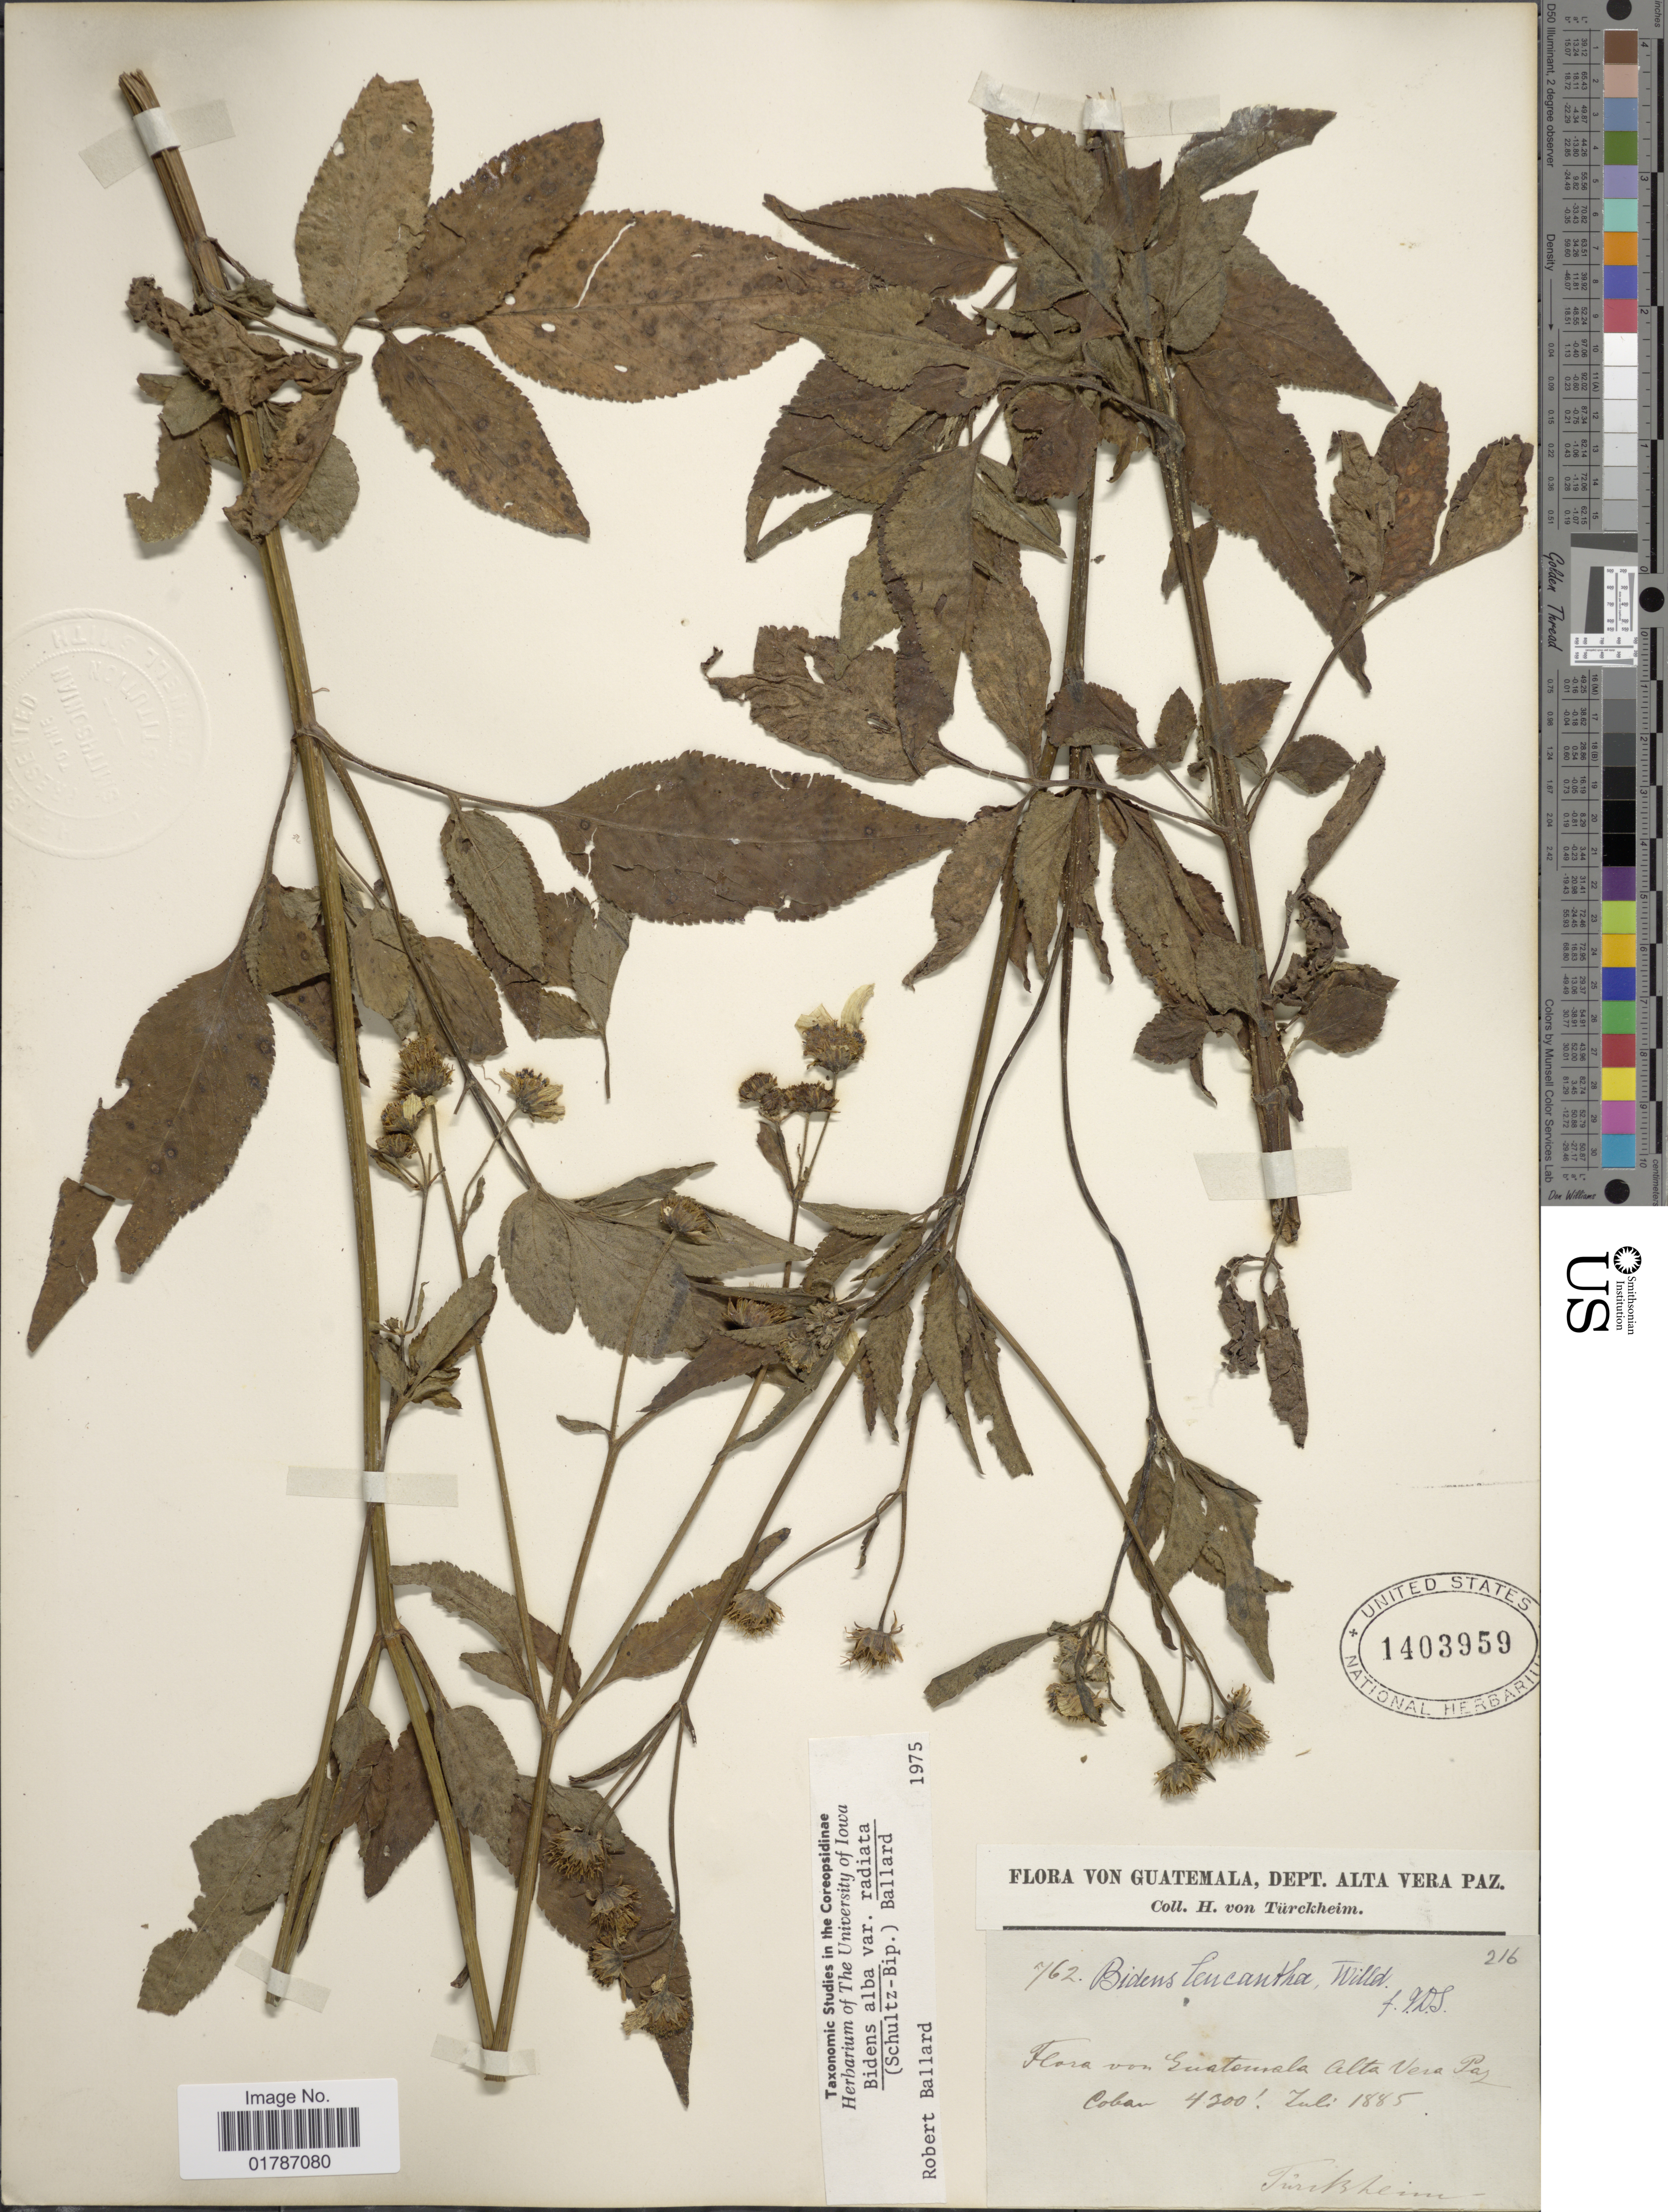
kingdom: Plantae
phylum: Tracheophyta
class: Magnoliopsida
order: Asterales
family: Asteraceae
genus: Bidens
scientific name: Bidens alba var. radiata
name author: (Sch. Bip.) R.E. Ballard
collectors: H. von Türckheim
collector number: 762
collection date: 1885-07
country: Guatemala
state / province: Alta Verapaz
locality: Dept. Alta Vera Paz, Von Guatemala Alta Verapaz, Coban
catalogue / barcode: US 1403959